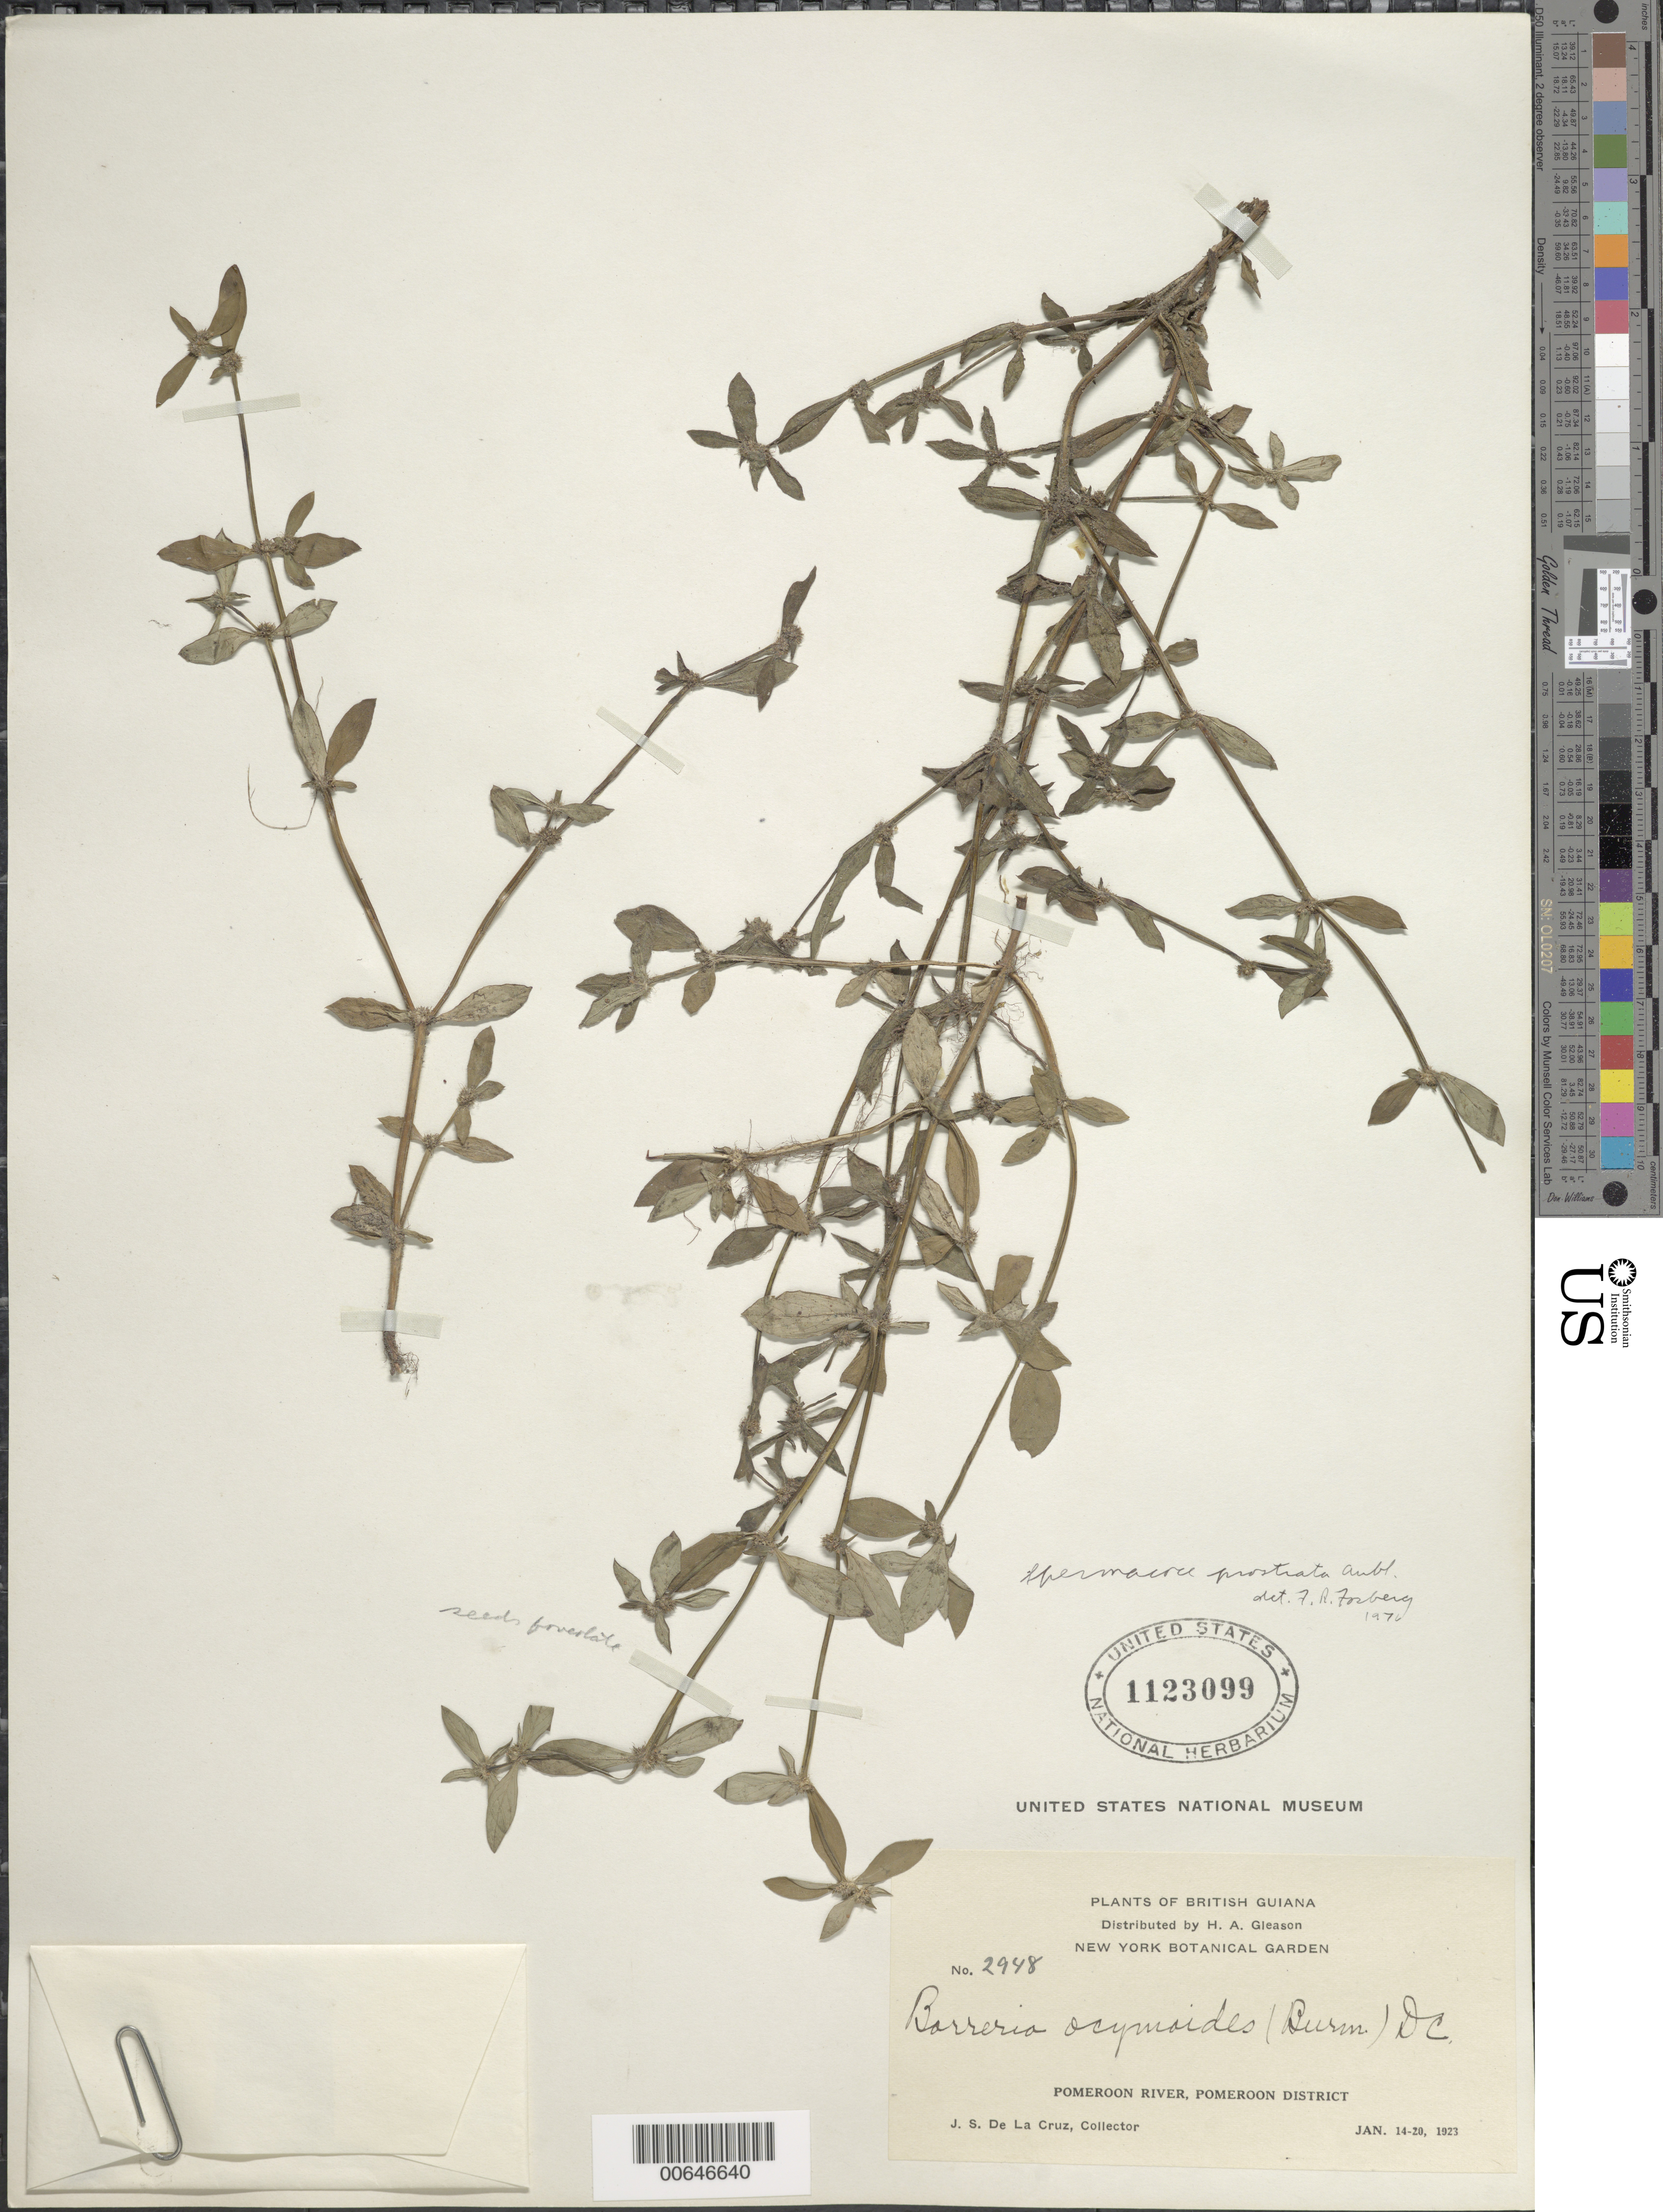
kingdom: Plantae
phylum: Tracheophyta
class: Magnoliopsida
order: Gentianales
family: Rubiaceae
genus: Borreria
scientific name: Borreria prostrata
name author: (Aubl.) Miq.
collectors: J. S. de la Cruz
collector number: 2948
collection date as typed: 14-Jan-23 to 20-Jan-23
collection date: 1923-01-14/1923-01-20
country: Guyana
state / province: Pomeroon-Supenaam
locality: Pomeroon R.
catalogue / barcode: US 1233099